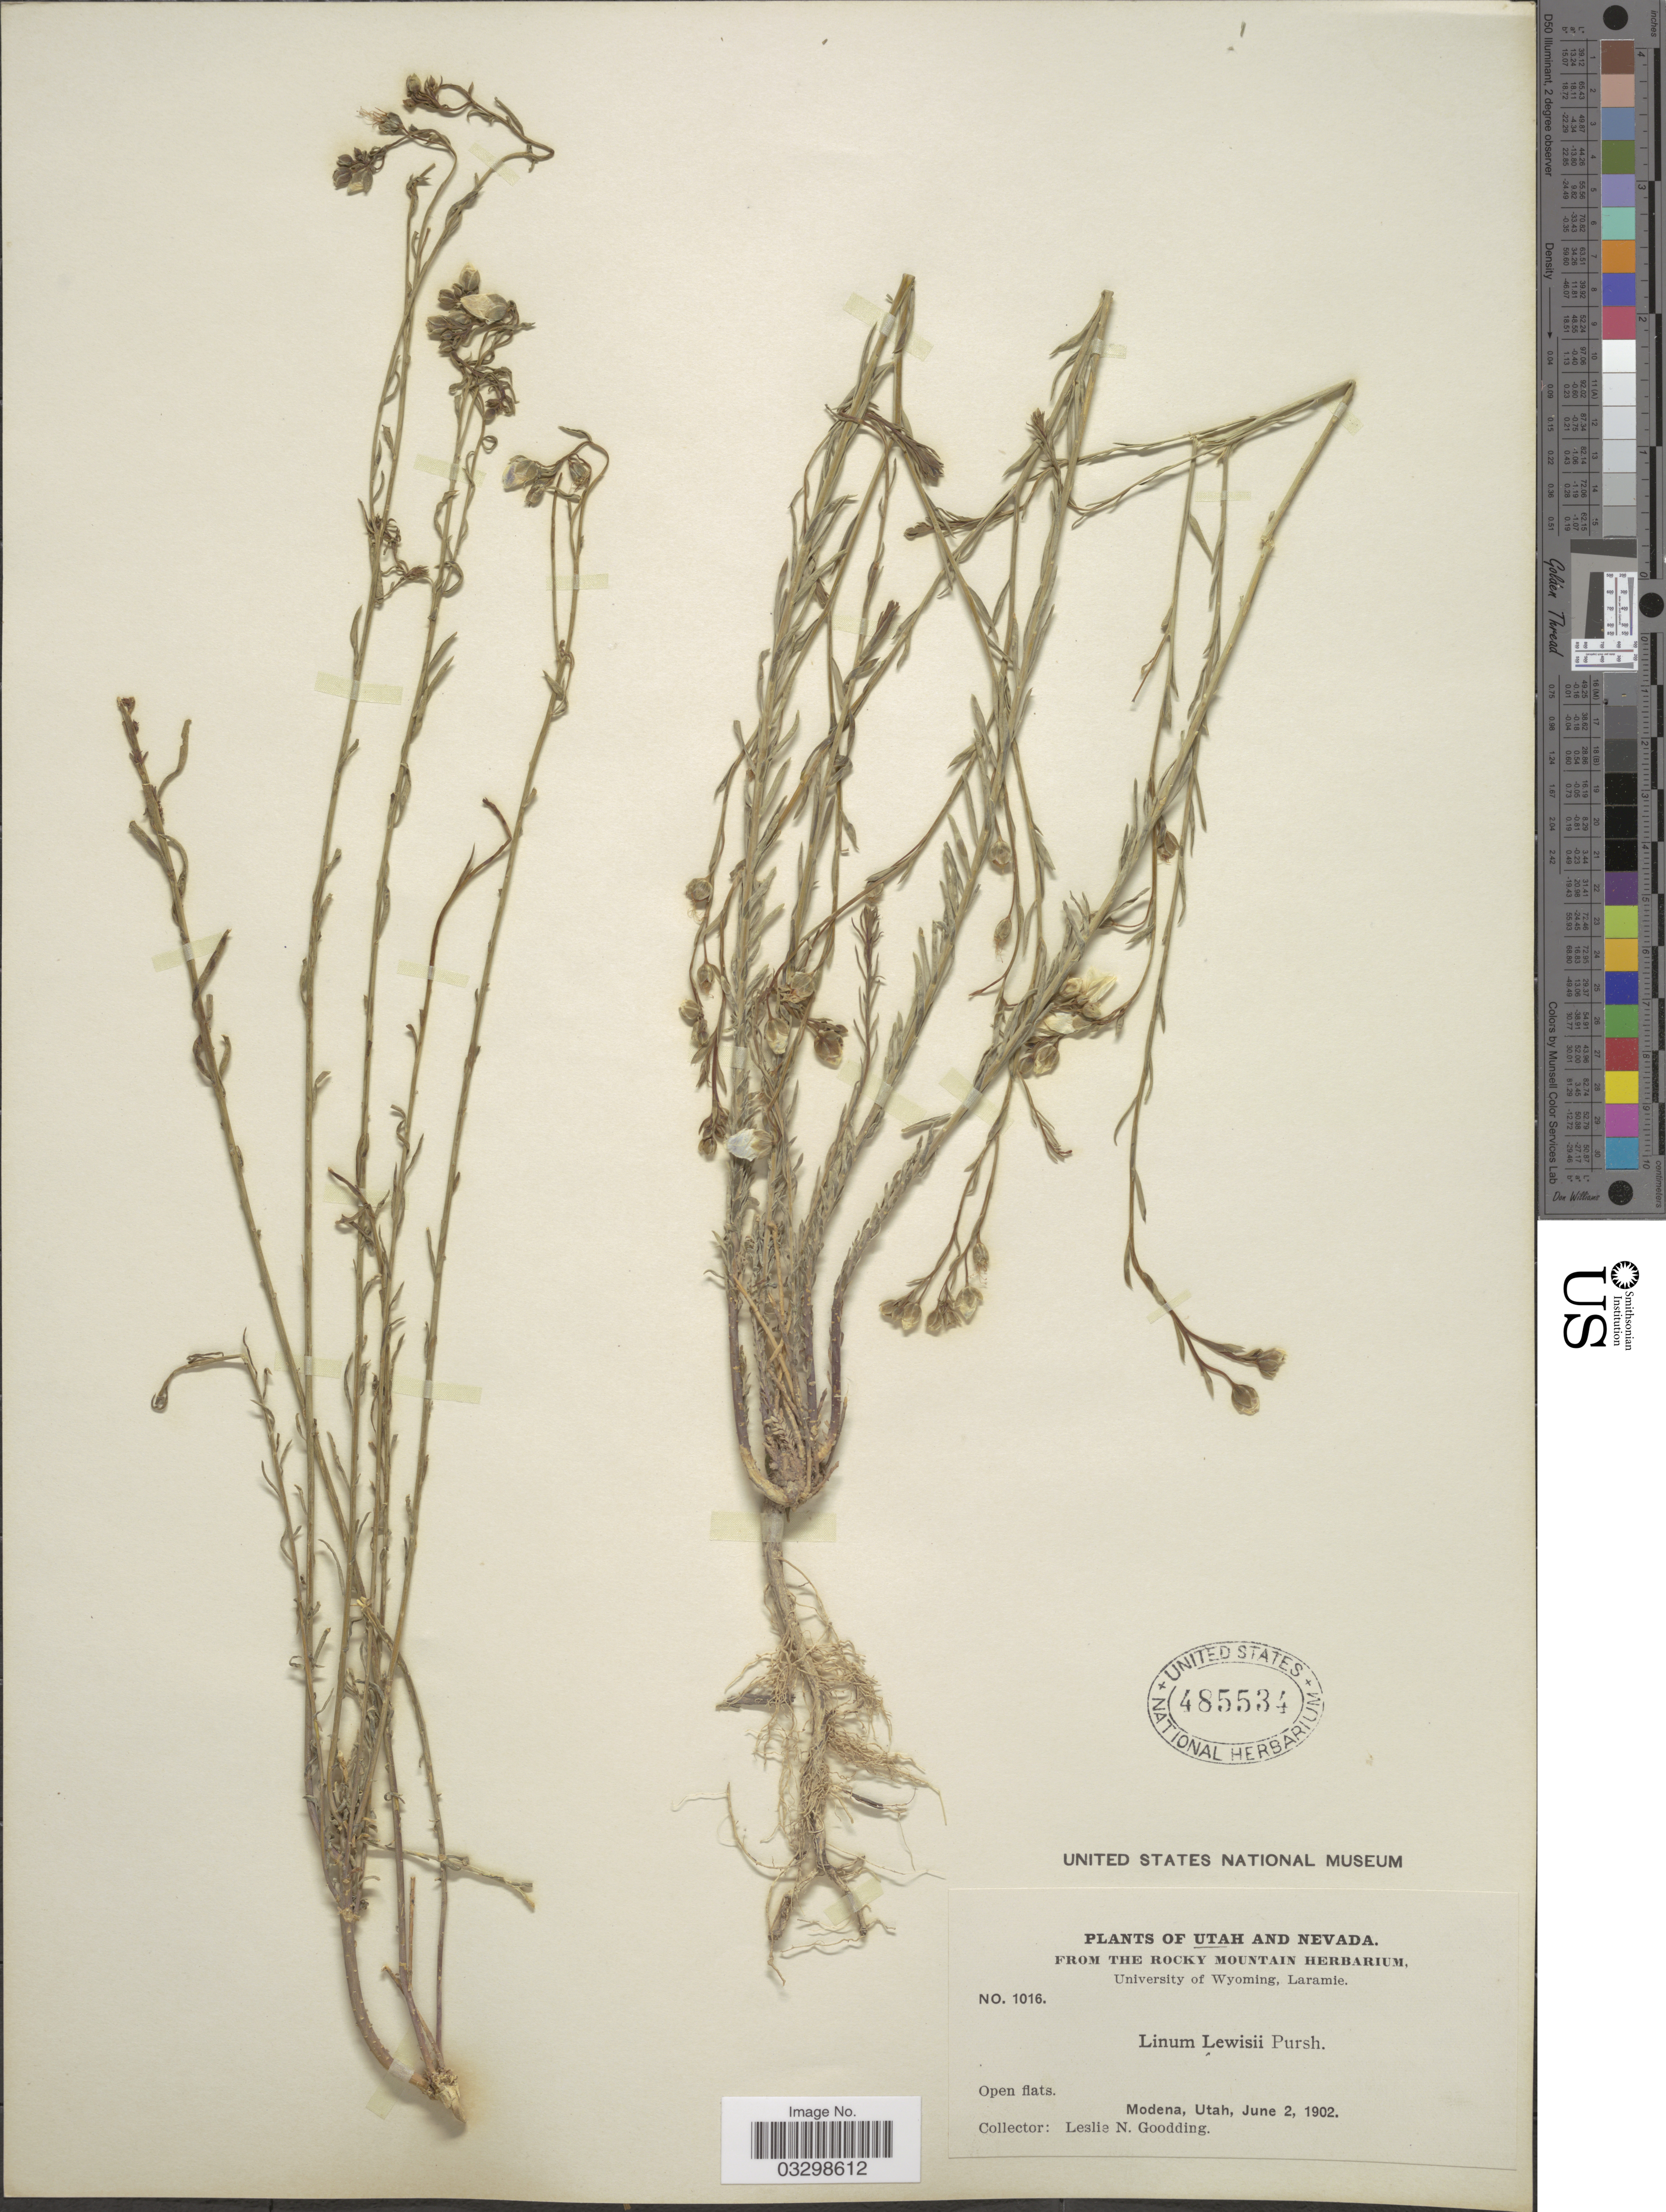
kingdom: Plantae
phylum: Tracheophyta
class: Magnoliopsida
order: Malpighiales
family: Linaceae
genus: Linum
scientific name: Linum lewisii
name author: Pursh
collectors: L. N. Goodding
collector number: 1016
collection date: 1902-06-02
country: United States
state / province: Utah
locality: Modena.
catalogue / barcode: US 485534